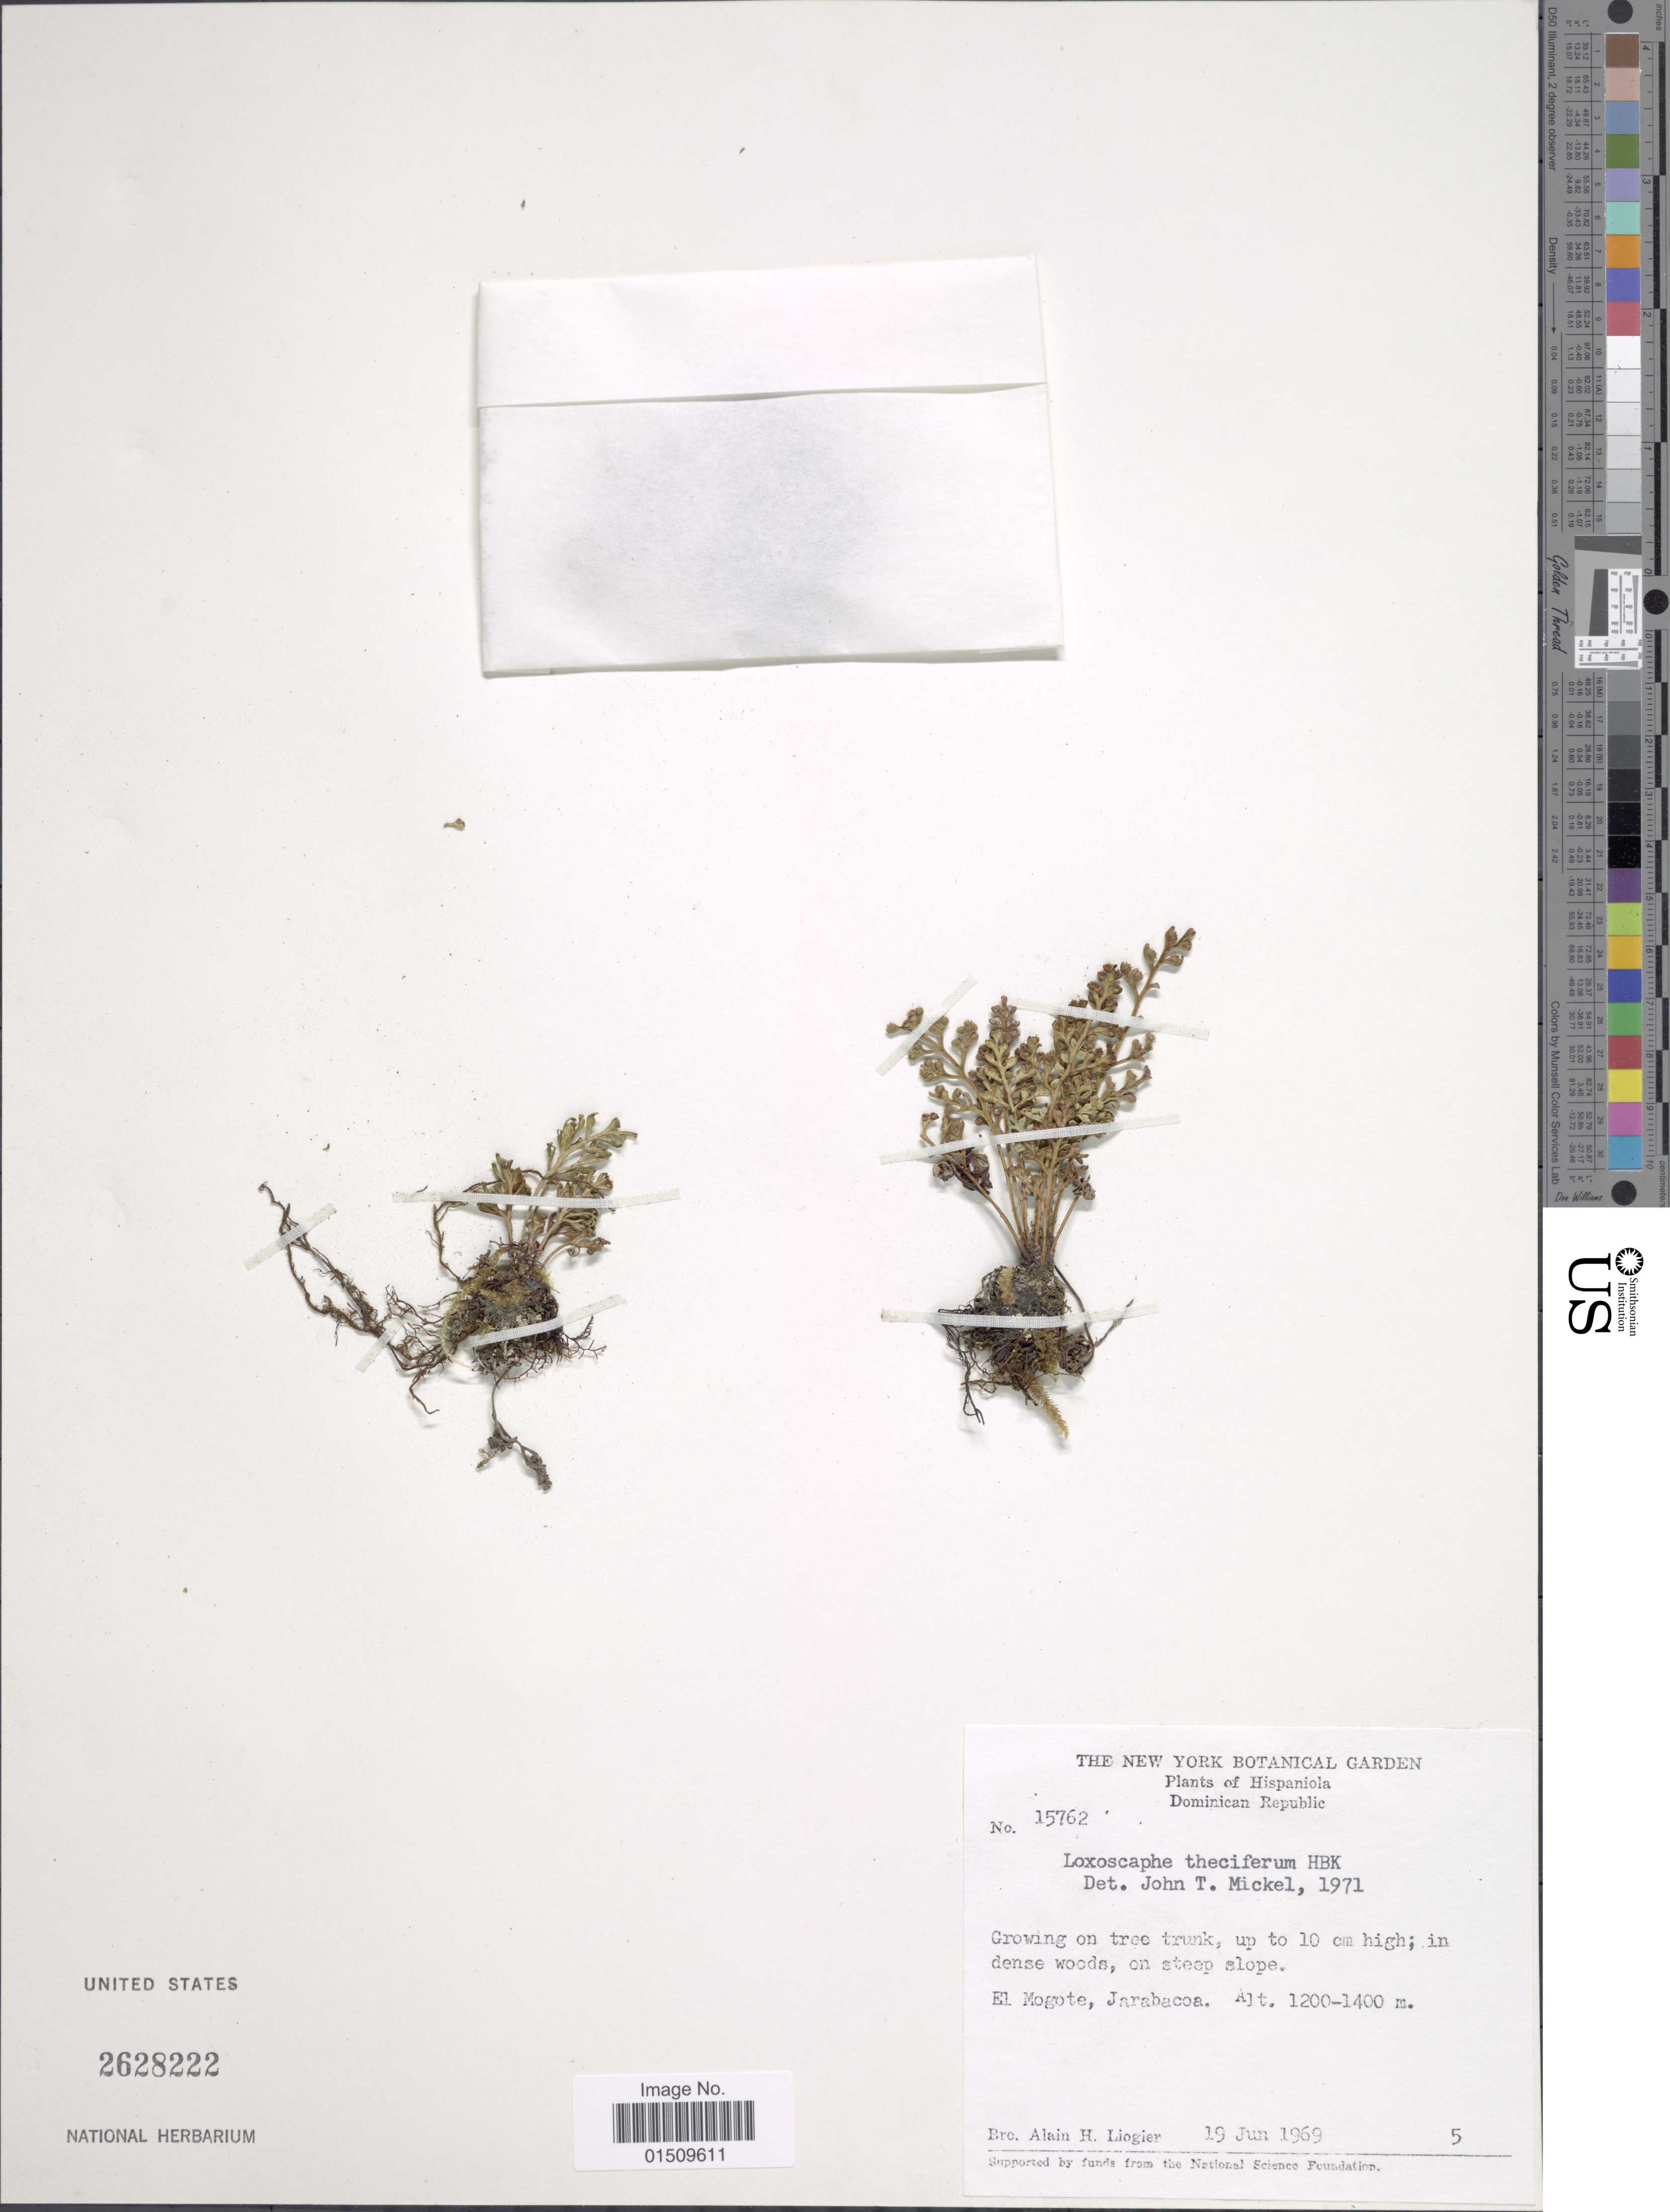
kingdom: Plantae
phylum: Tracheophyta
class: Polypodiopsida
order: Polypodiales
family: Aspleniaceae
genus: Asplenium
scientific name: Asplenium theciferum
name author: (Kunth) Mett.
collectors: A. H. Liogier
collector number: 15762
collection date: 1969-06-19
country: Dominican Republic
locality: Hispaniola, Dominican Republic, El Mogote, Jarabacoa.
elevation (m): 1200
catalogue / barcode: US 2628222